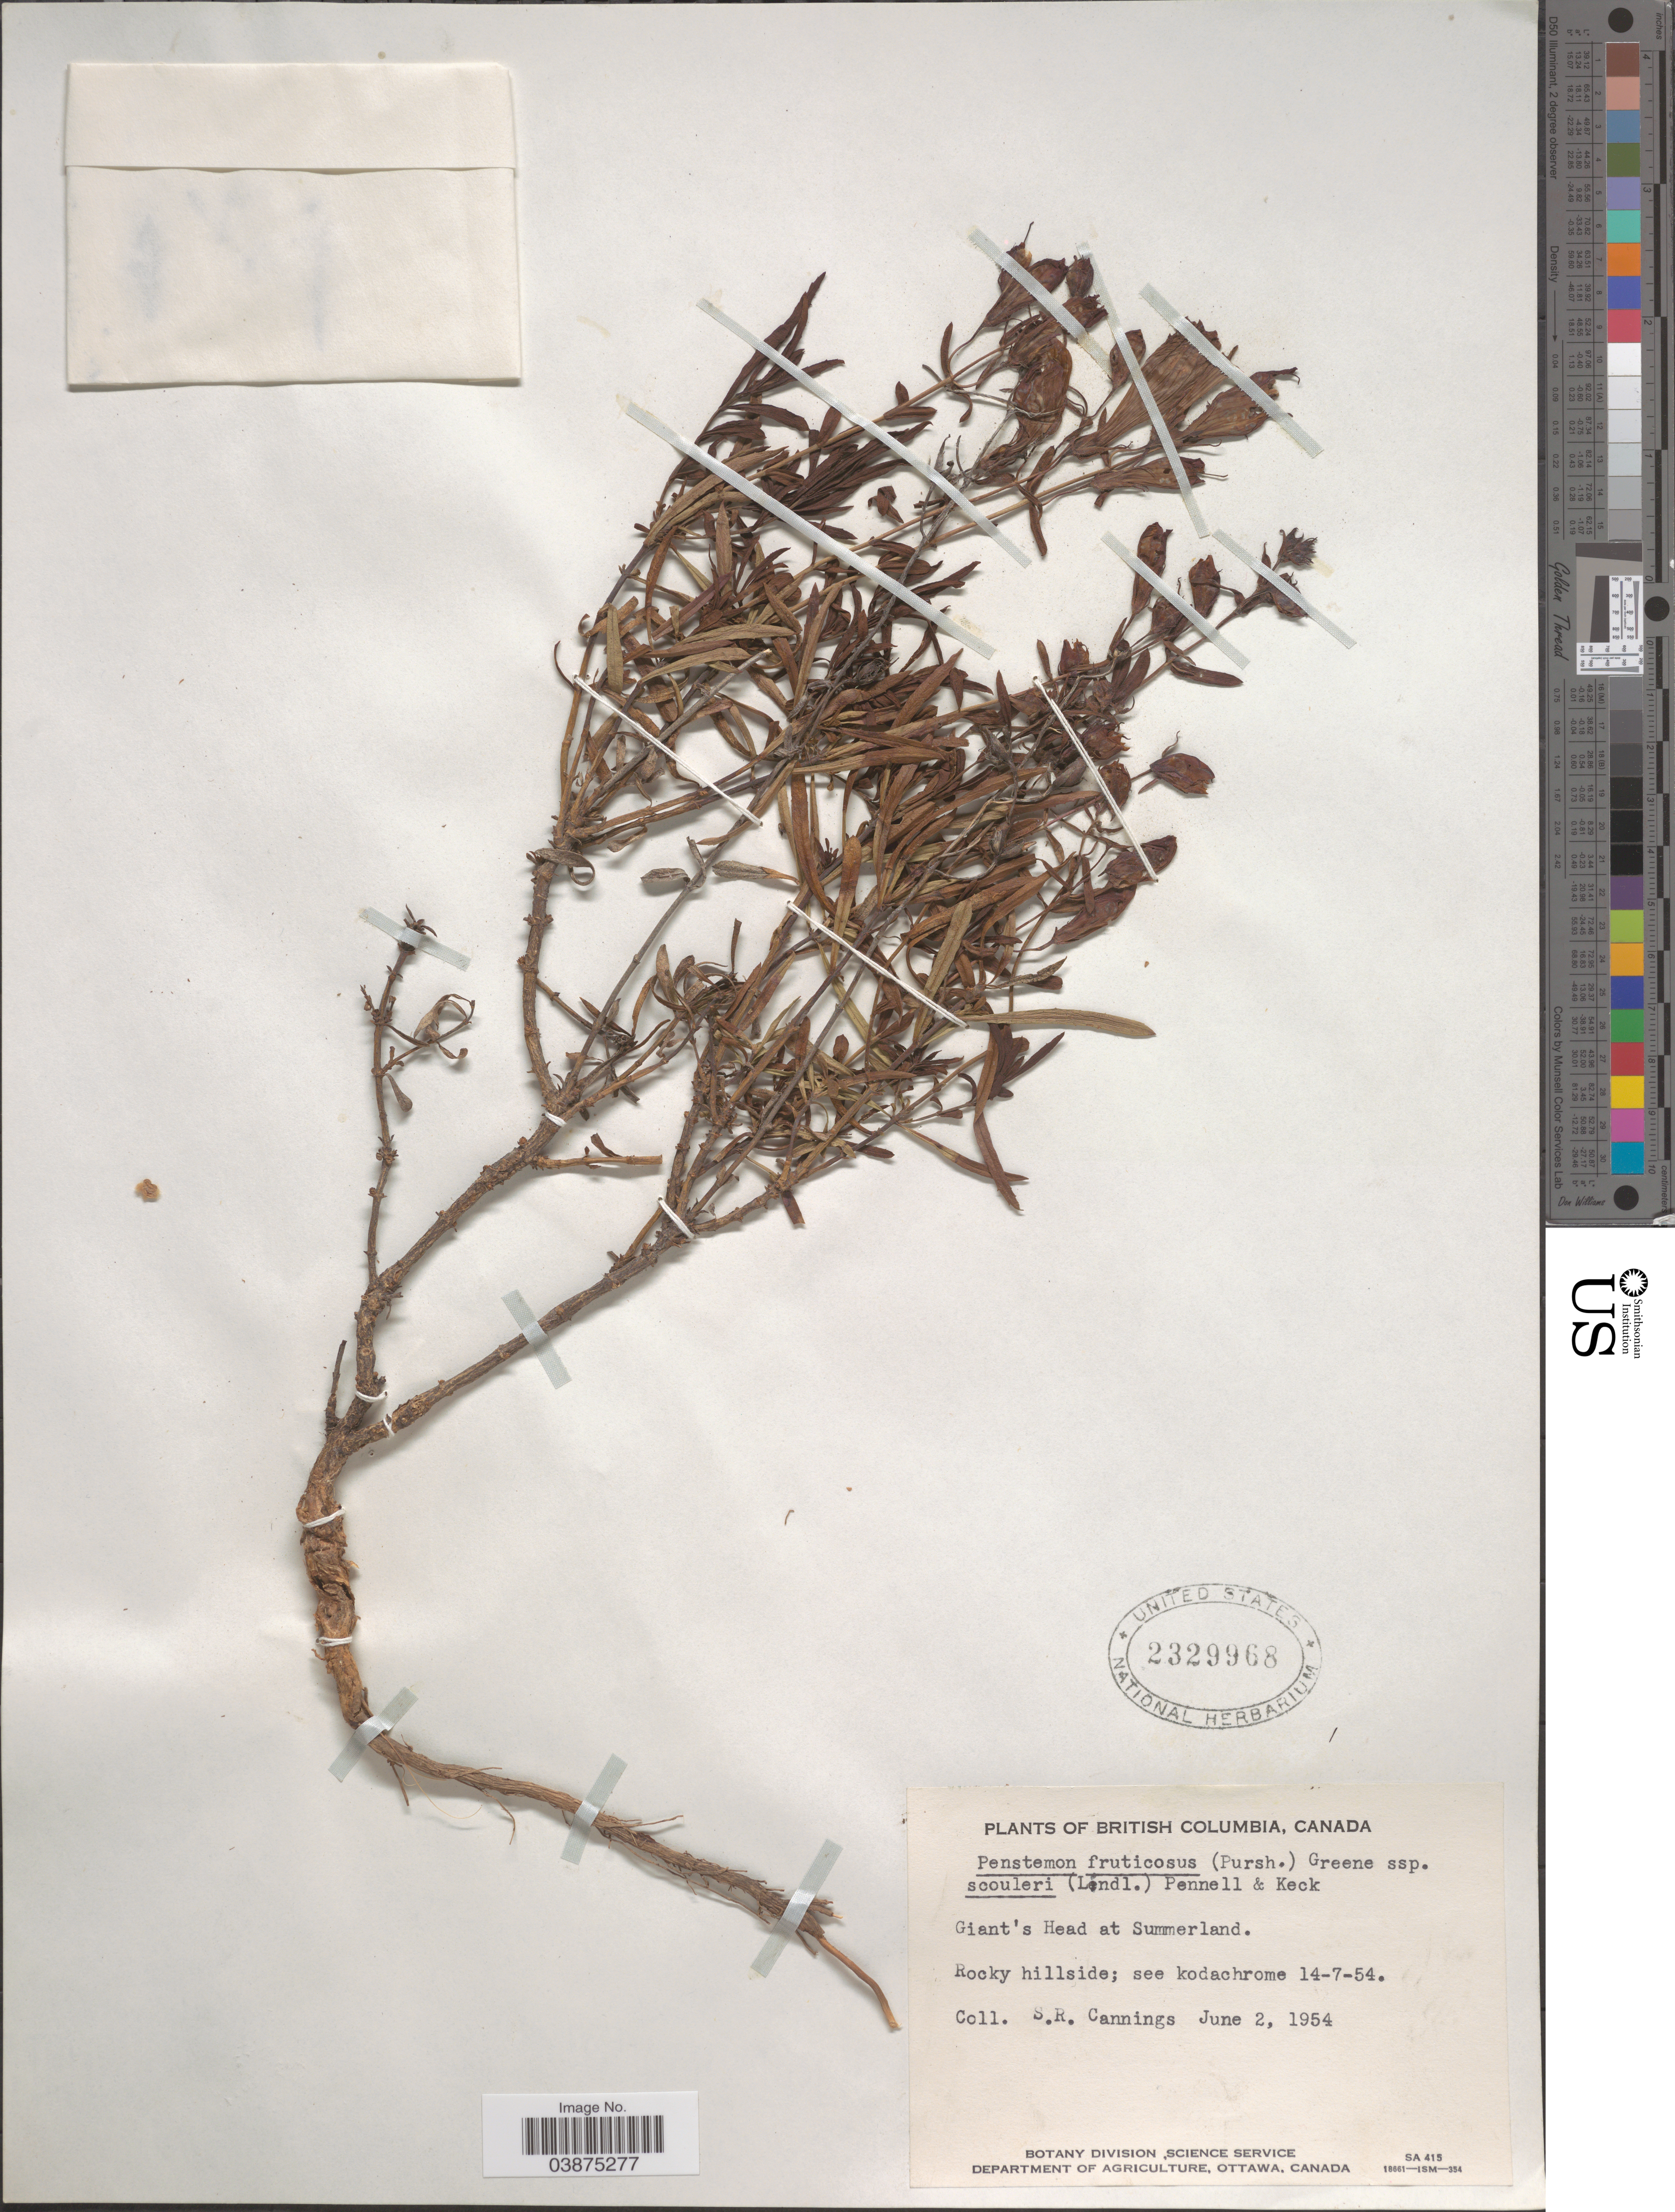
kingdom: Plantae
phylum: Tracheophyta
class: Magnoliopsida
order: Lamiales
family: Plantaginaceae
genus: Penstemon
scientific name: Penstemon fruticosus var. scouleri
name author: (Lindl.) Cronquist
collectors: S. Cannings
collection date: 1954-06-02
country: Canada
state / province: British Columbia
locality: Giant's Head at Summerland. Rocky hillside.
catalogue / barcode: US 2329968